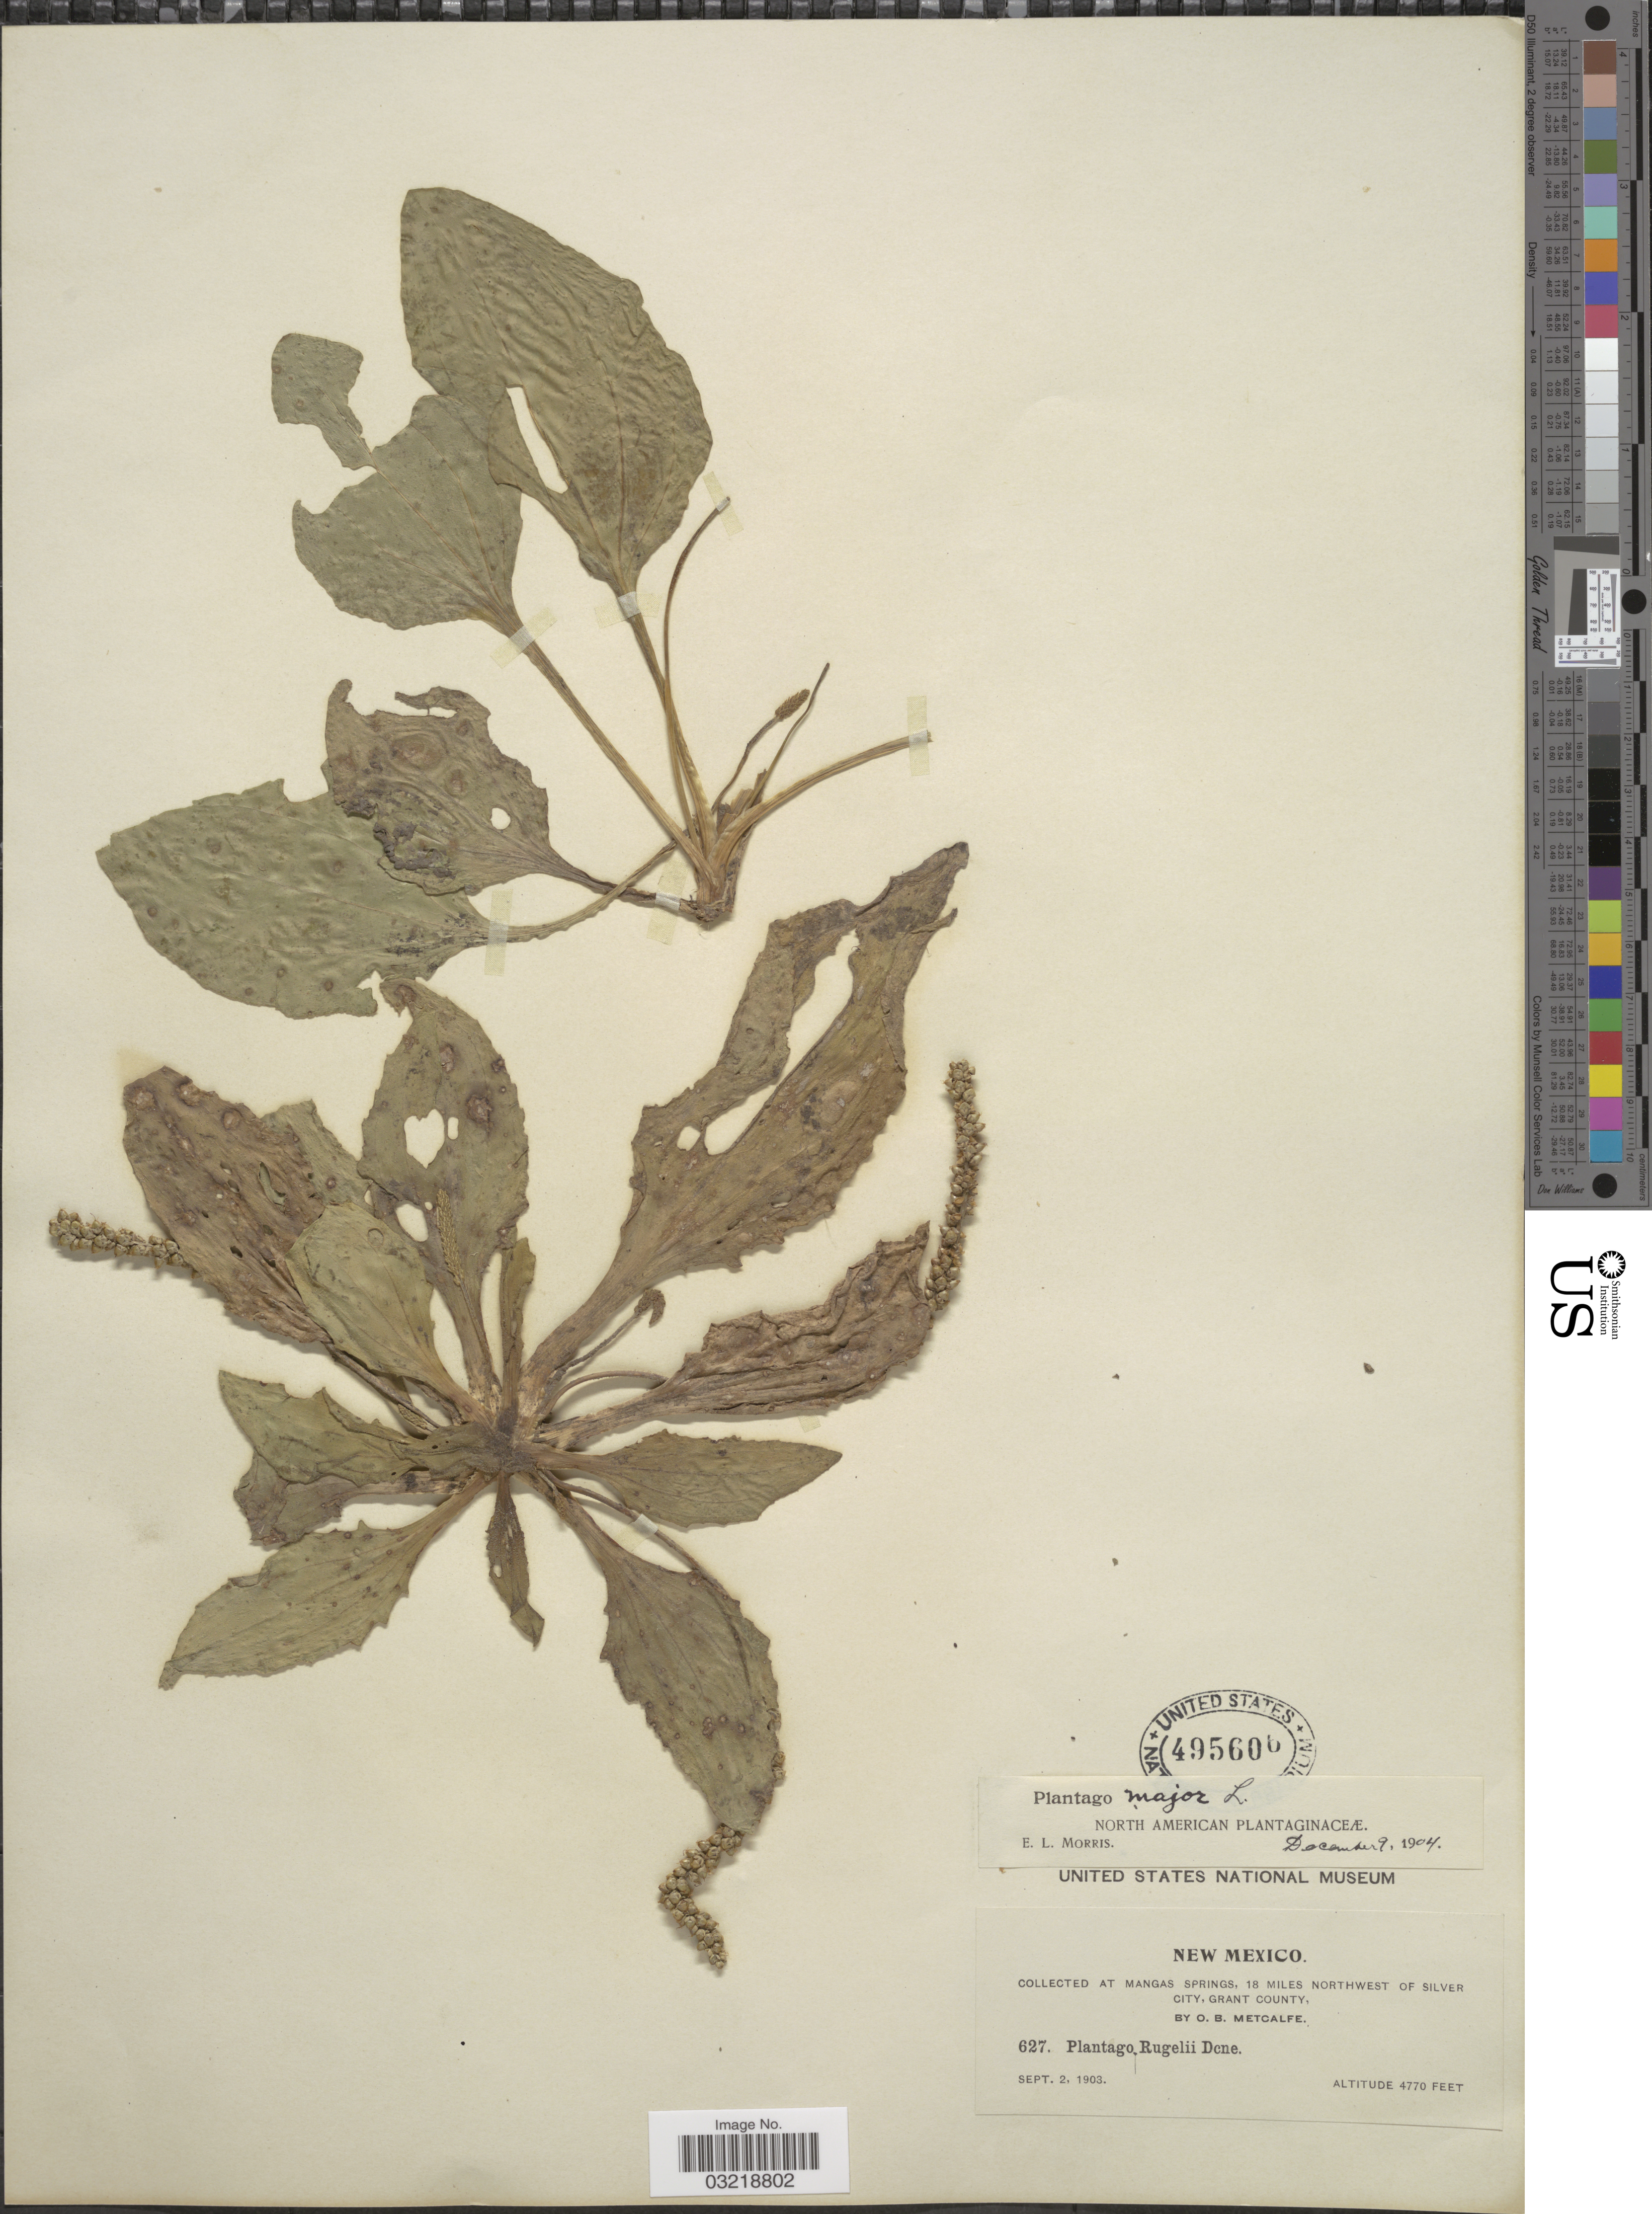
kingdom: Plantae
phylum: Tracheophyta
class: Magnoliopsida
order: Lamiales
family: Plantaginaceae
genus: Plantago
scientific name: Plantago major subsp. intermedia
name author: (Gilib.) Lange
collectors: O. B. Metcalfe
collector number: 627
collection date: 1903-09-02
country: United States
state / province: New Mexico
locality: At Mangas Springs, 18 miles northwest of Silver City, Grant County.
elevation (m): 1454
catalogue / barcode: US 495606